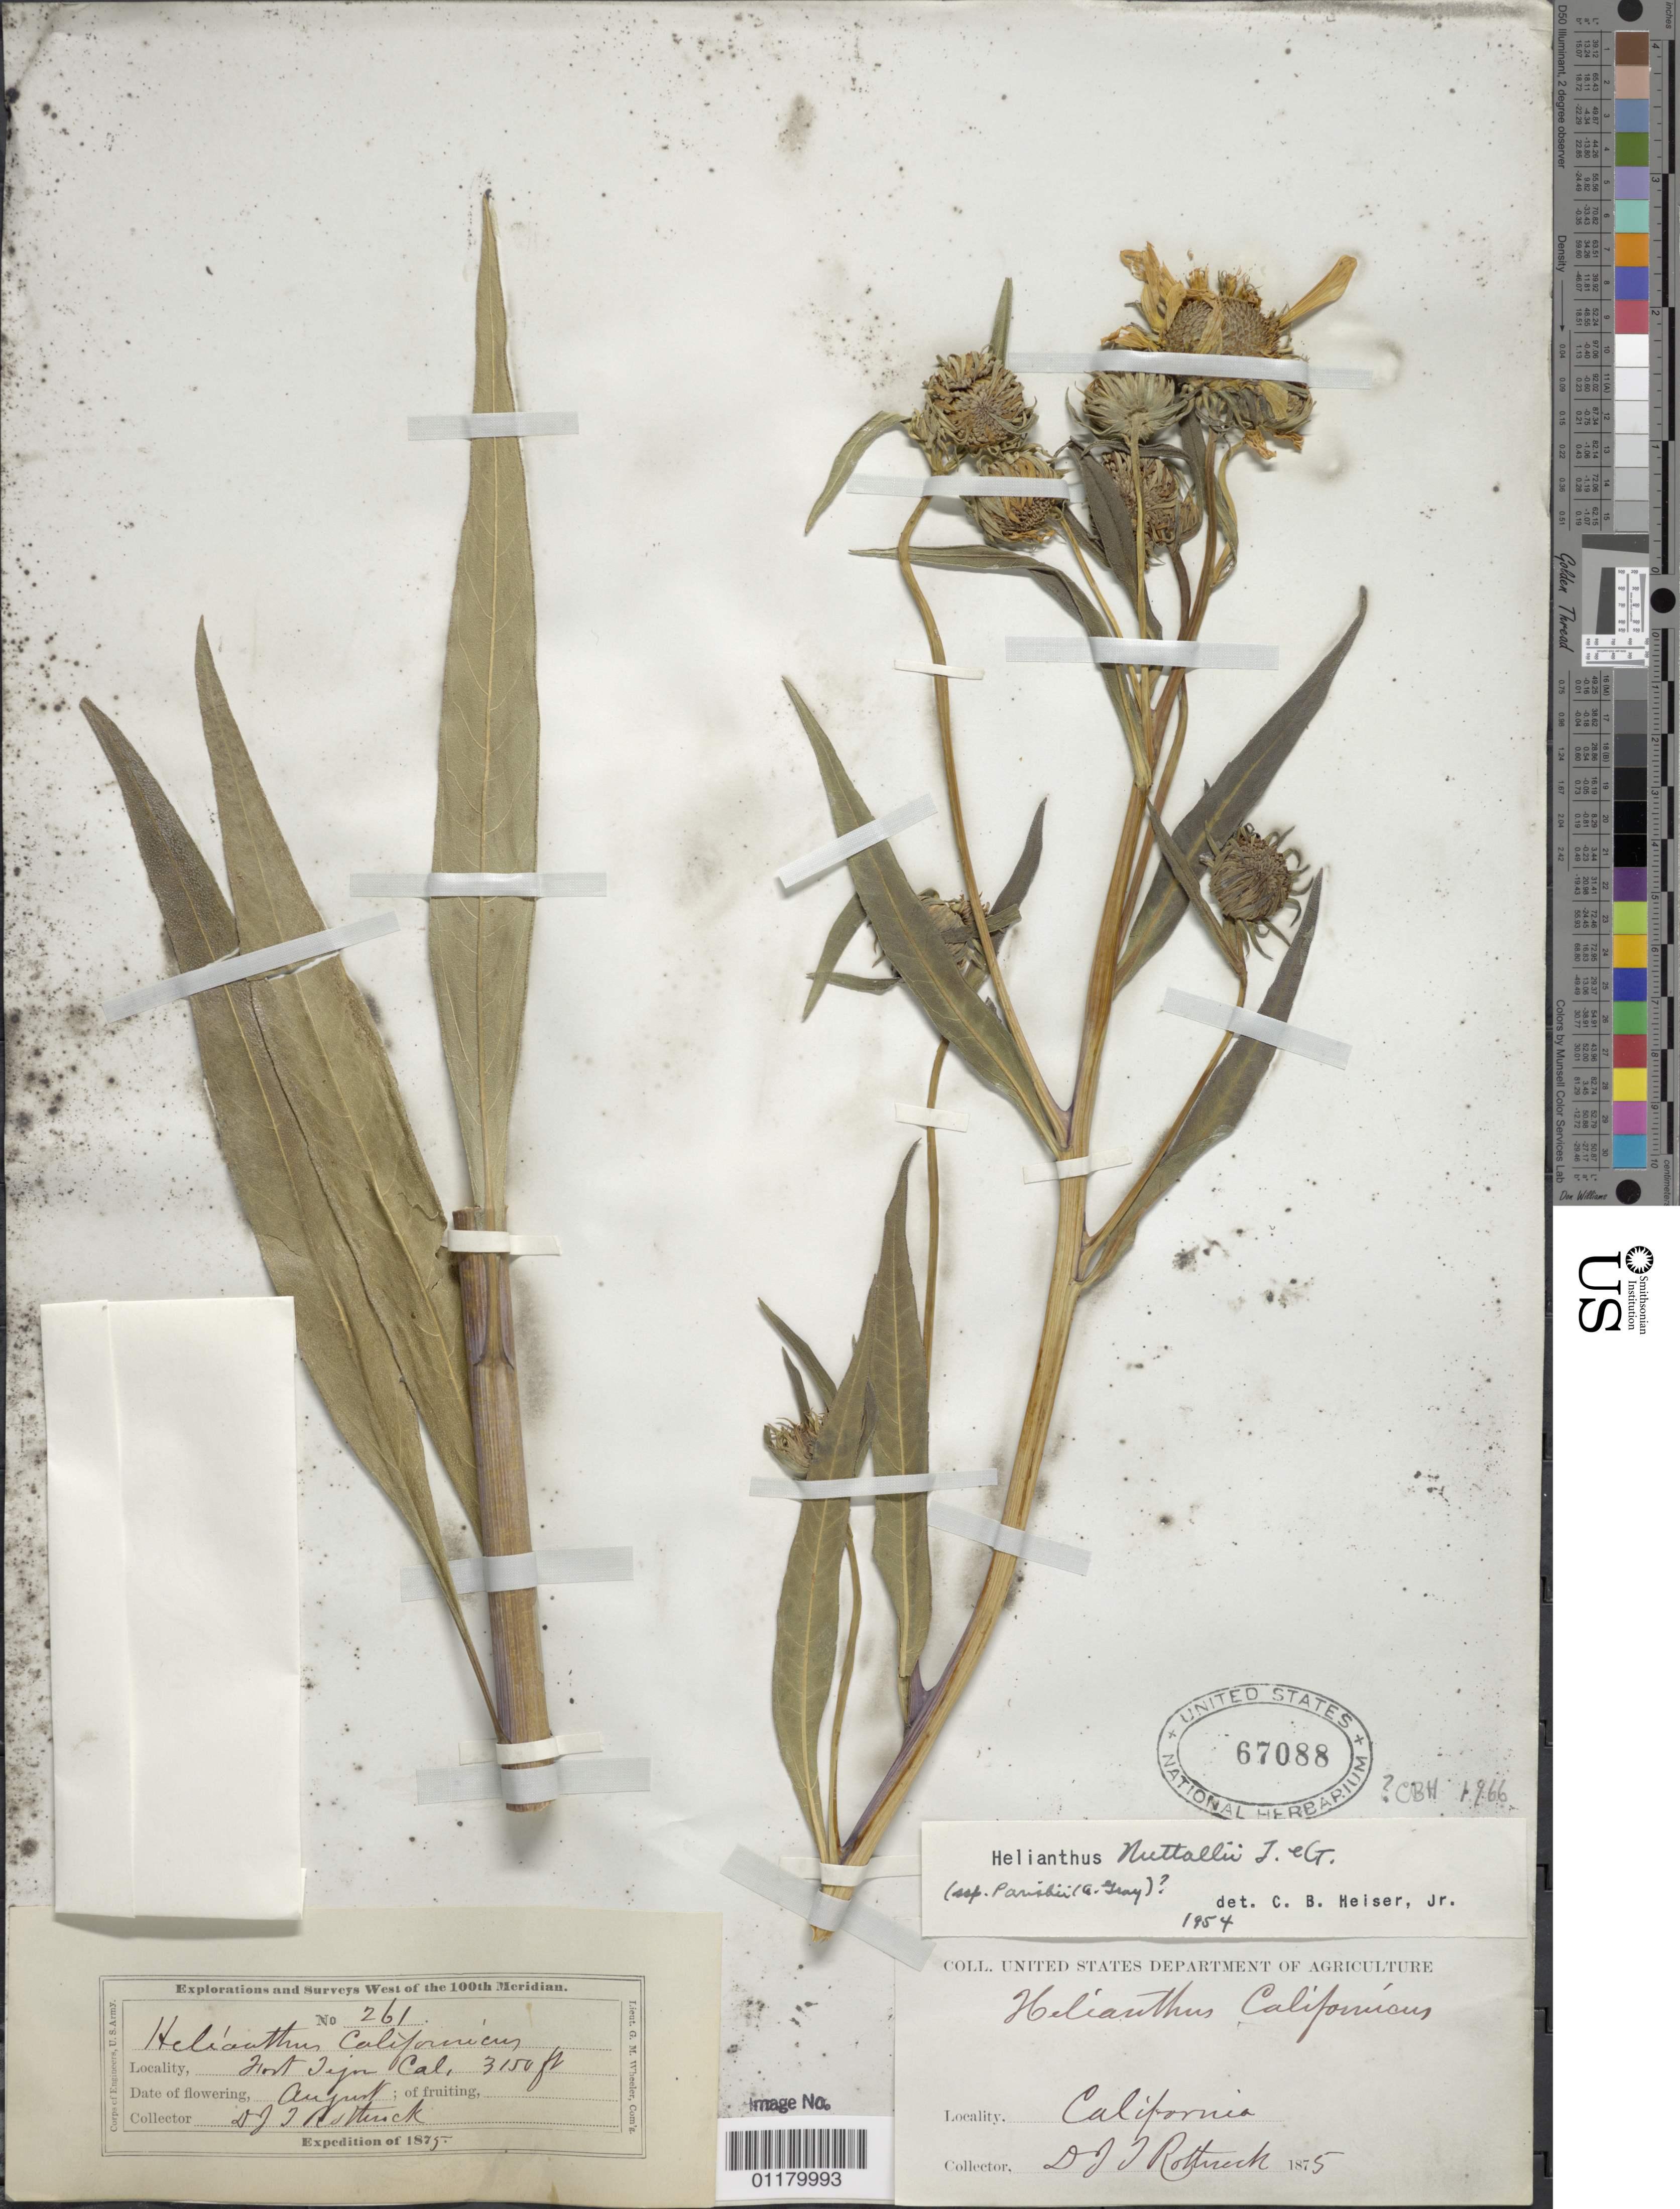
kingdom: Plantae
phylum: Tracheophyta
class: Magnoliopsida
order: Asterales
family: Asteraceae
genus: Helianthus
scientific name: Helianthus nuttallii subsp. parishii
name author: (A. Gray) Heiser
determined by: Helser JR., C. B., (IND), Indiana University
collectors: J. T. Rothrock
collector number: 261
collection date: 1875-08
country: United States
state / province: California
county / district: Kern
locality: Fort Tejon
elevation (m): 960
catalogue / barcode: US 67088